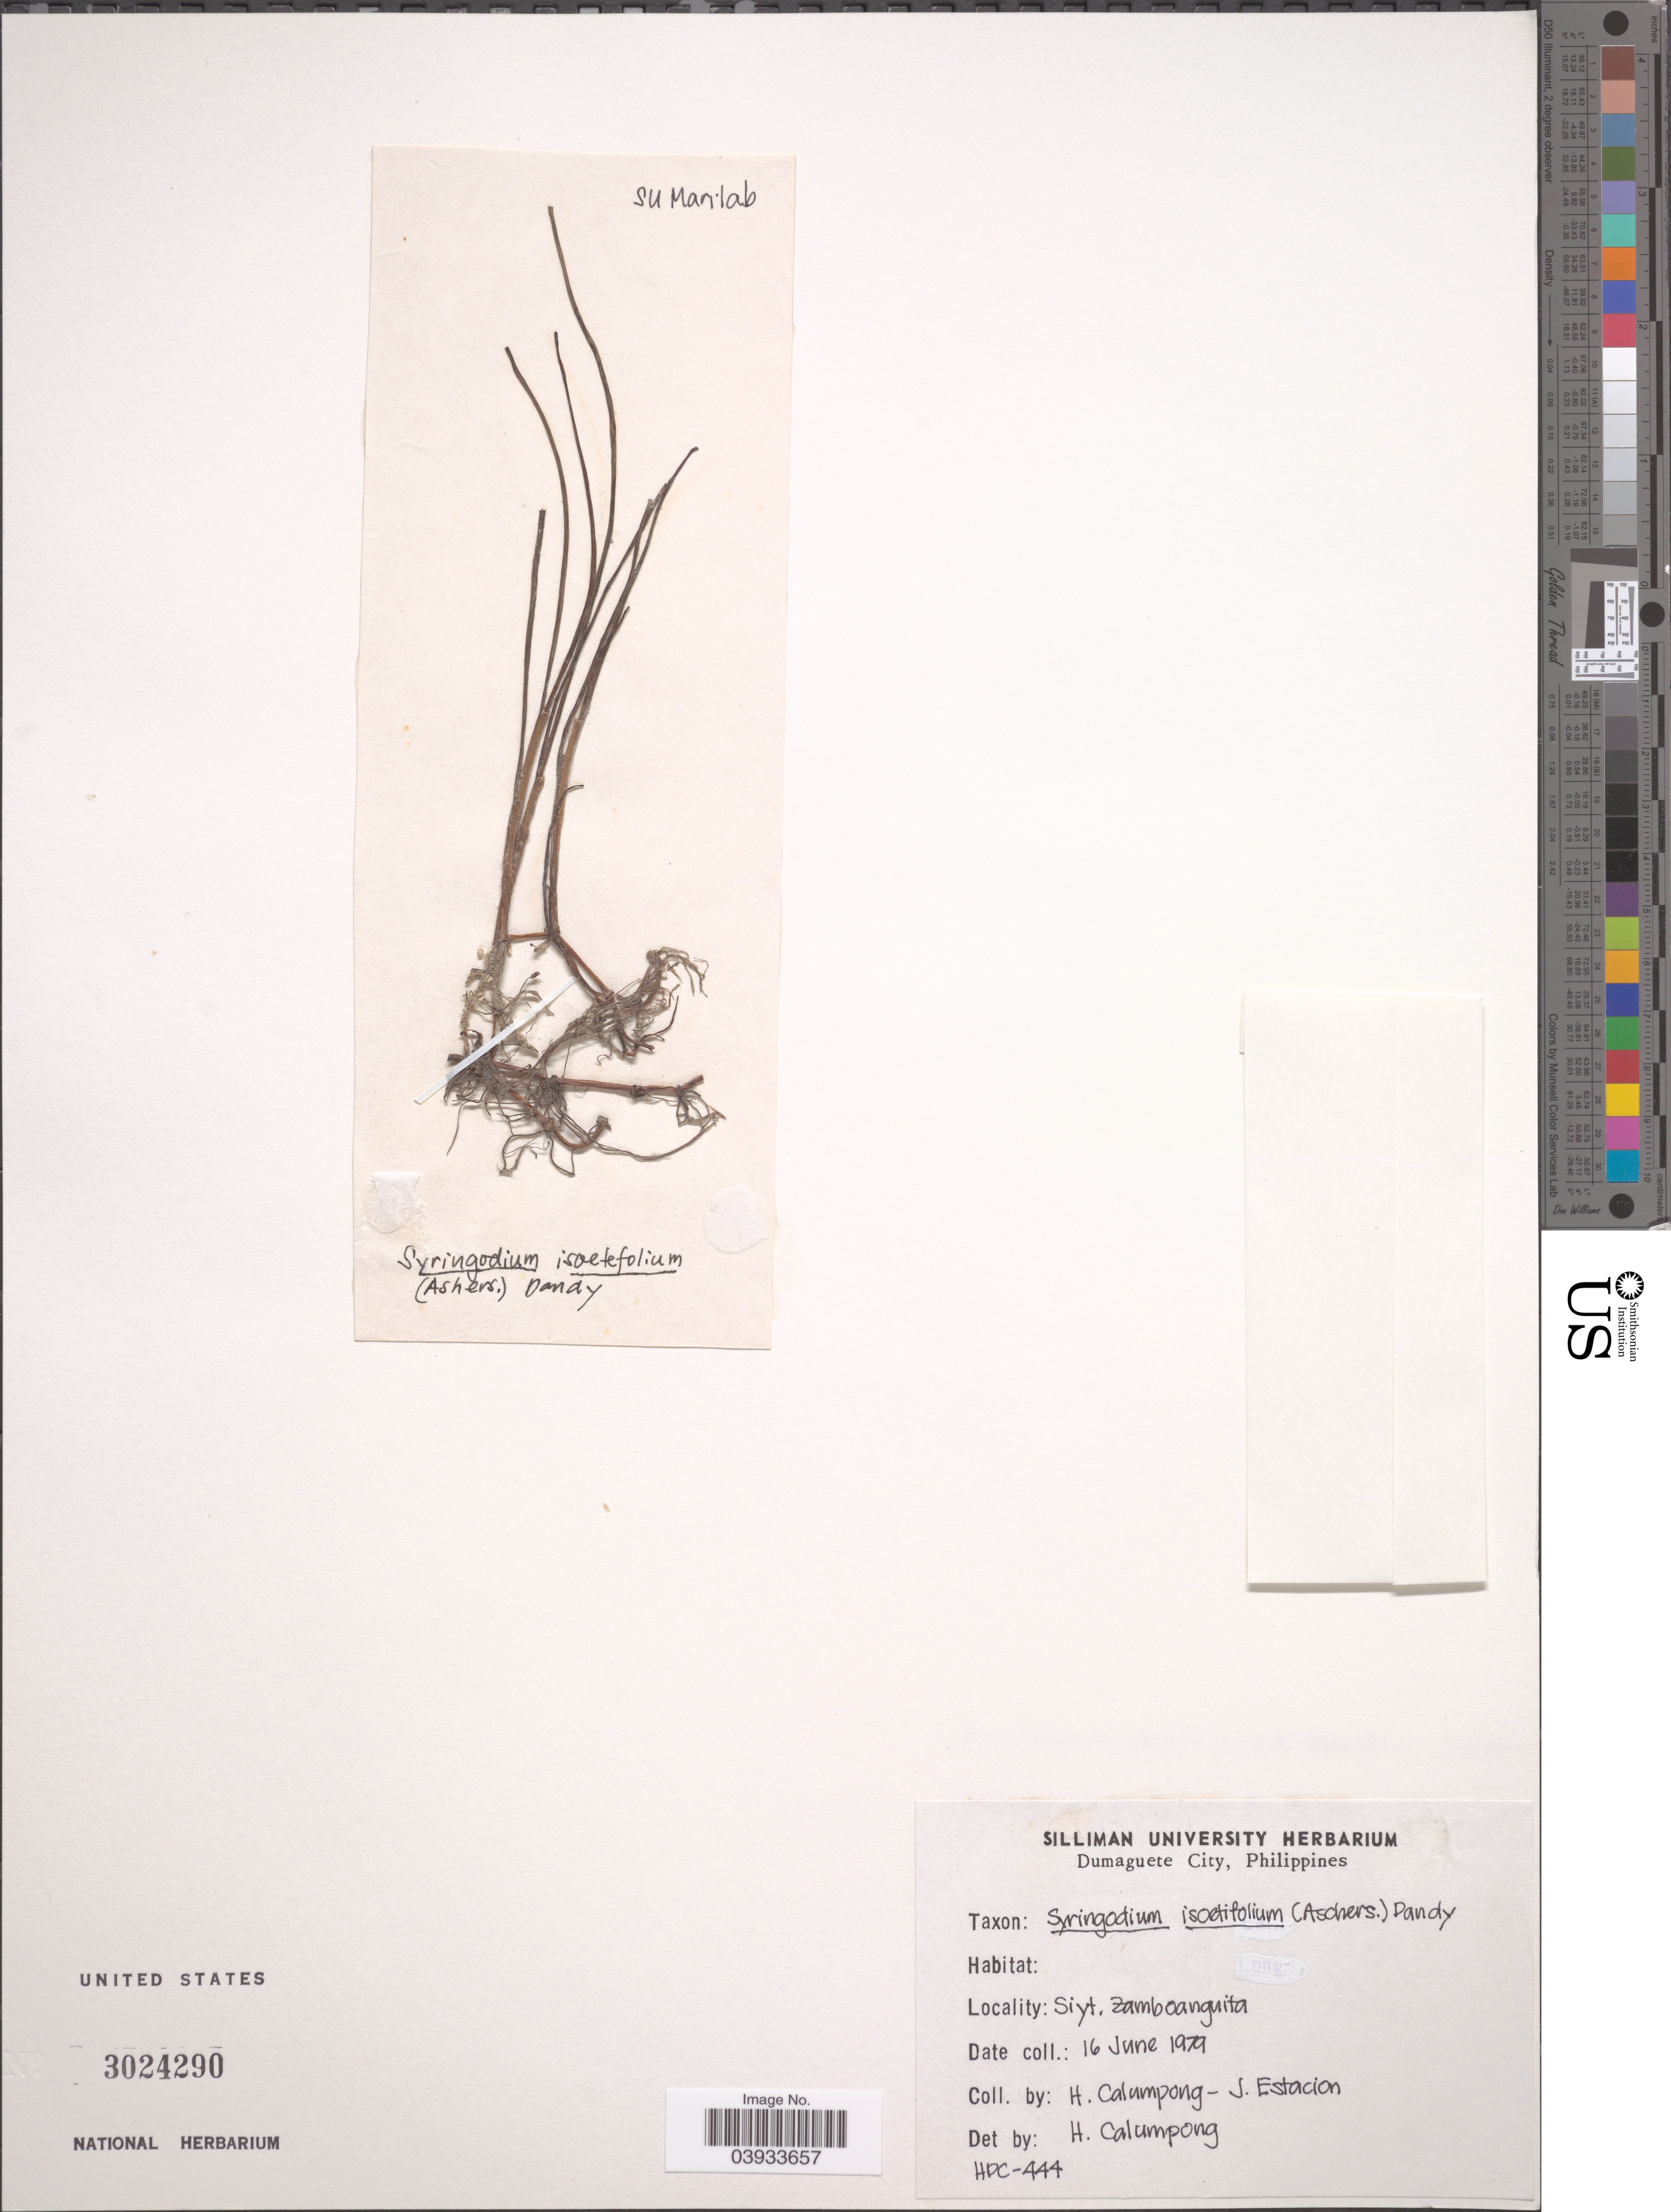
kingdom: Plantae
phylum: Tracheophyta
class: Liliopsida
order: Alismatales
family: Cymodoceaceae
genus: Syringodium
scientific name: Syringodium isoetifolium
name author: (Asch.) Dandy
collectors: H. Calumpong & J. Estacion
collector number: HPC-444?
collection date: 1979-06-16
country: Philippines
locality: Siyt. Zamboanguita.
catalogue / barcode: US 3024290